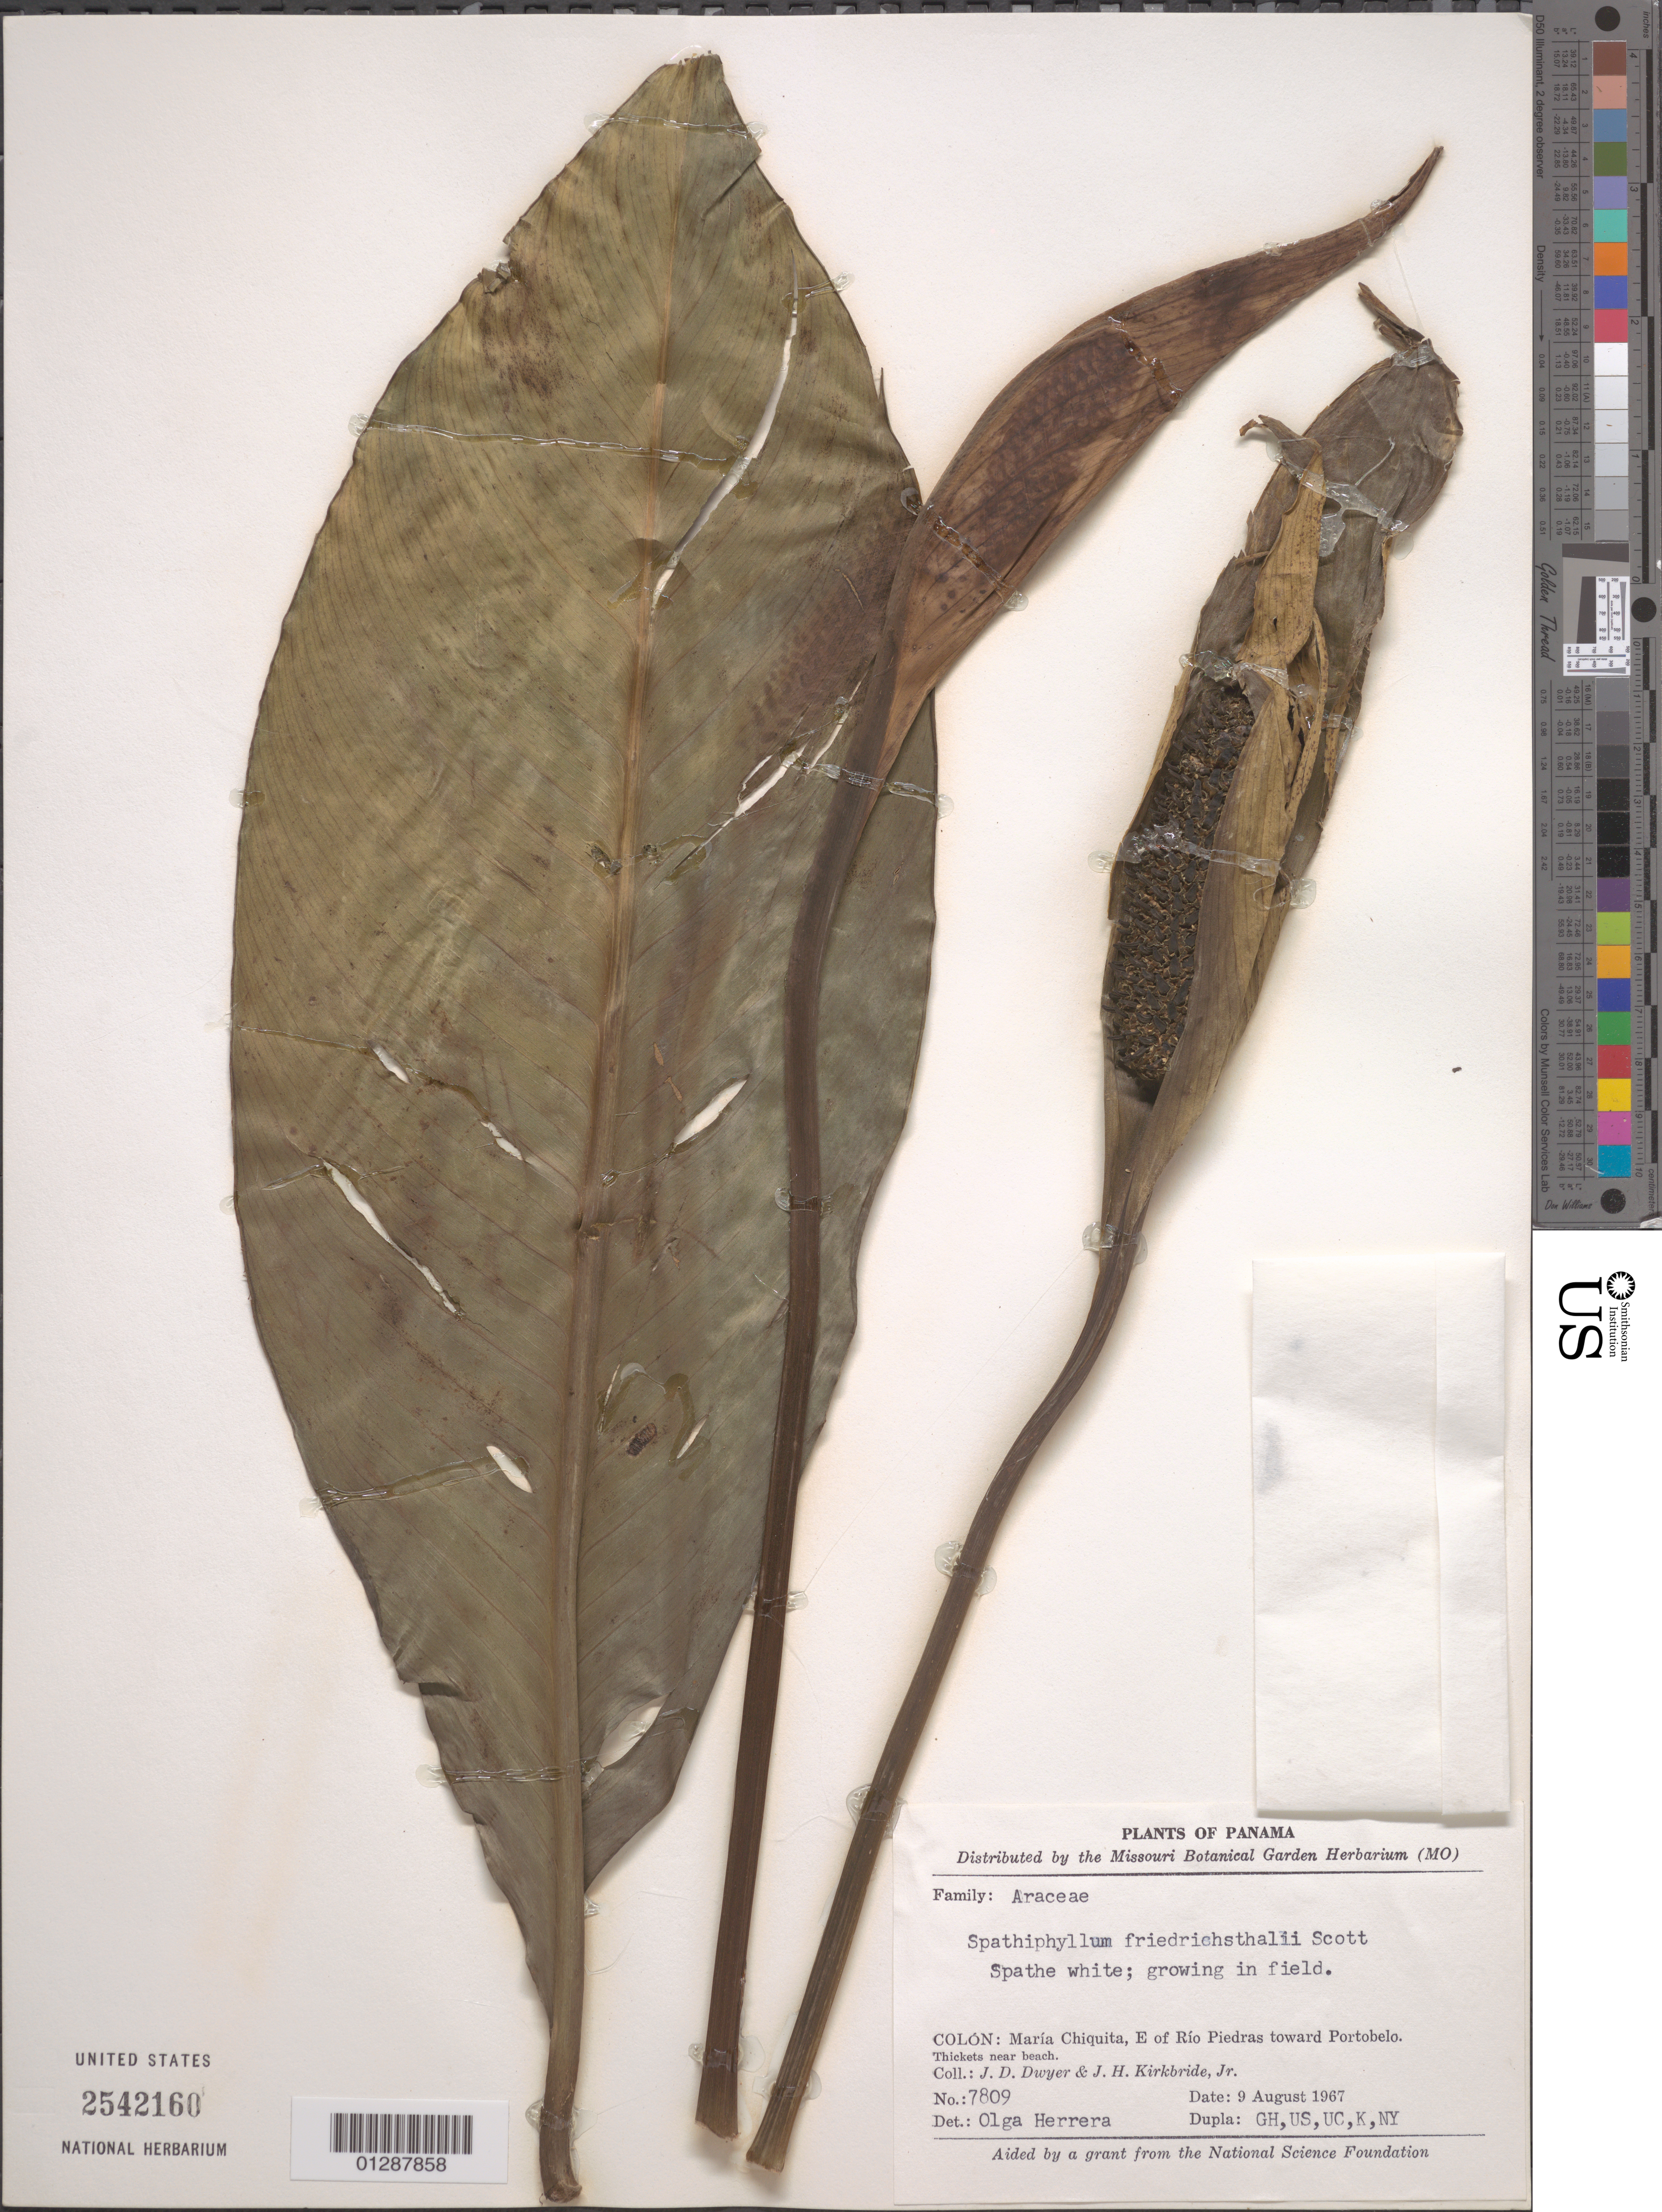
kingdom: Plantae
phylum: Tracheophyta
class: Liliopsida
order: Alismatales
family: Araceae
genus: Spathiphyllum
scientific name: Spathiphyllum friedrichsthalii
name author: Schott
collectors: J. D. Dwyer & J. H. Kirkbride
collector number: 7809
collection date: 1967-08-09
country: Panama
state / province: Colón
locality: María Chiquita, E of Río Piedras toward Portobelo.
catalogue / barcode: US 2542160